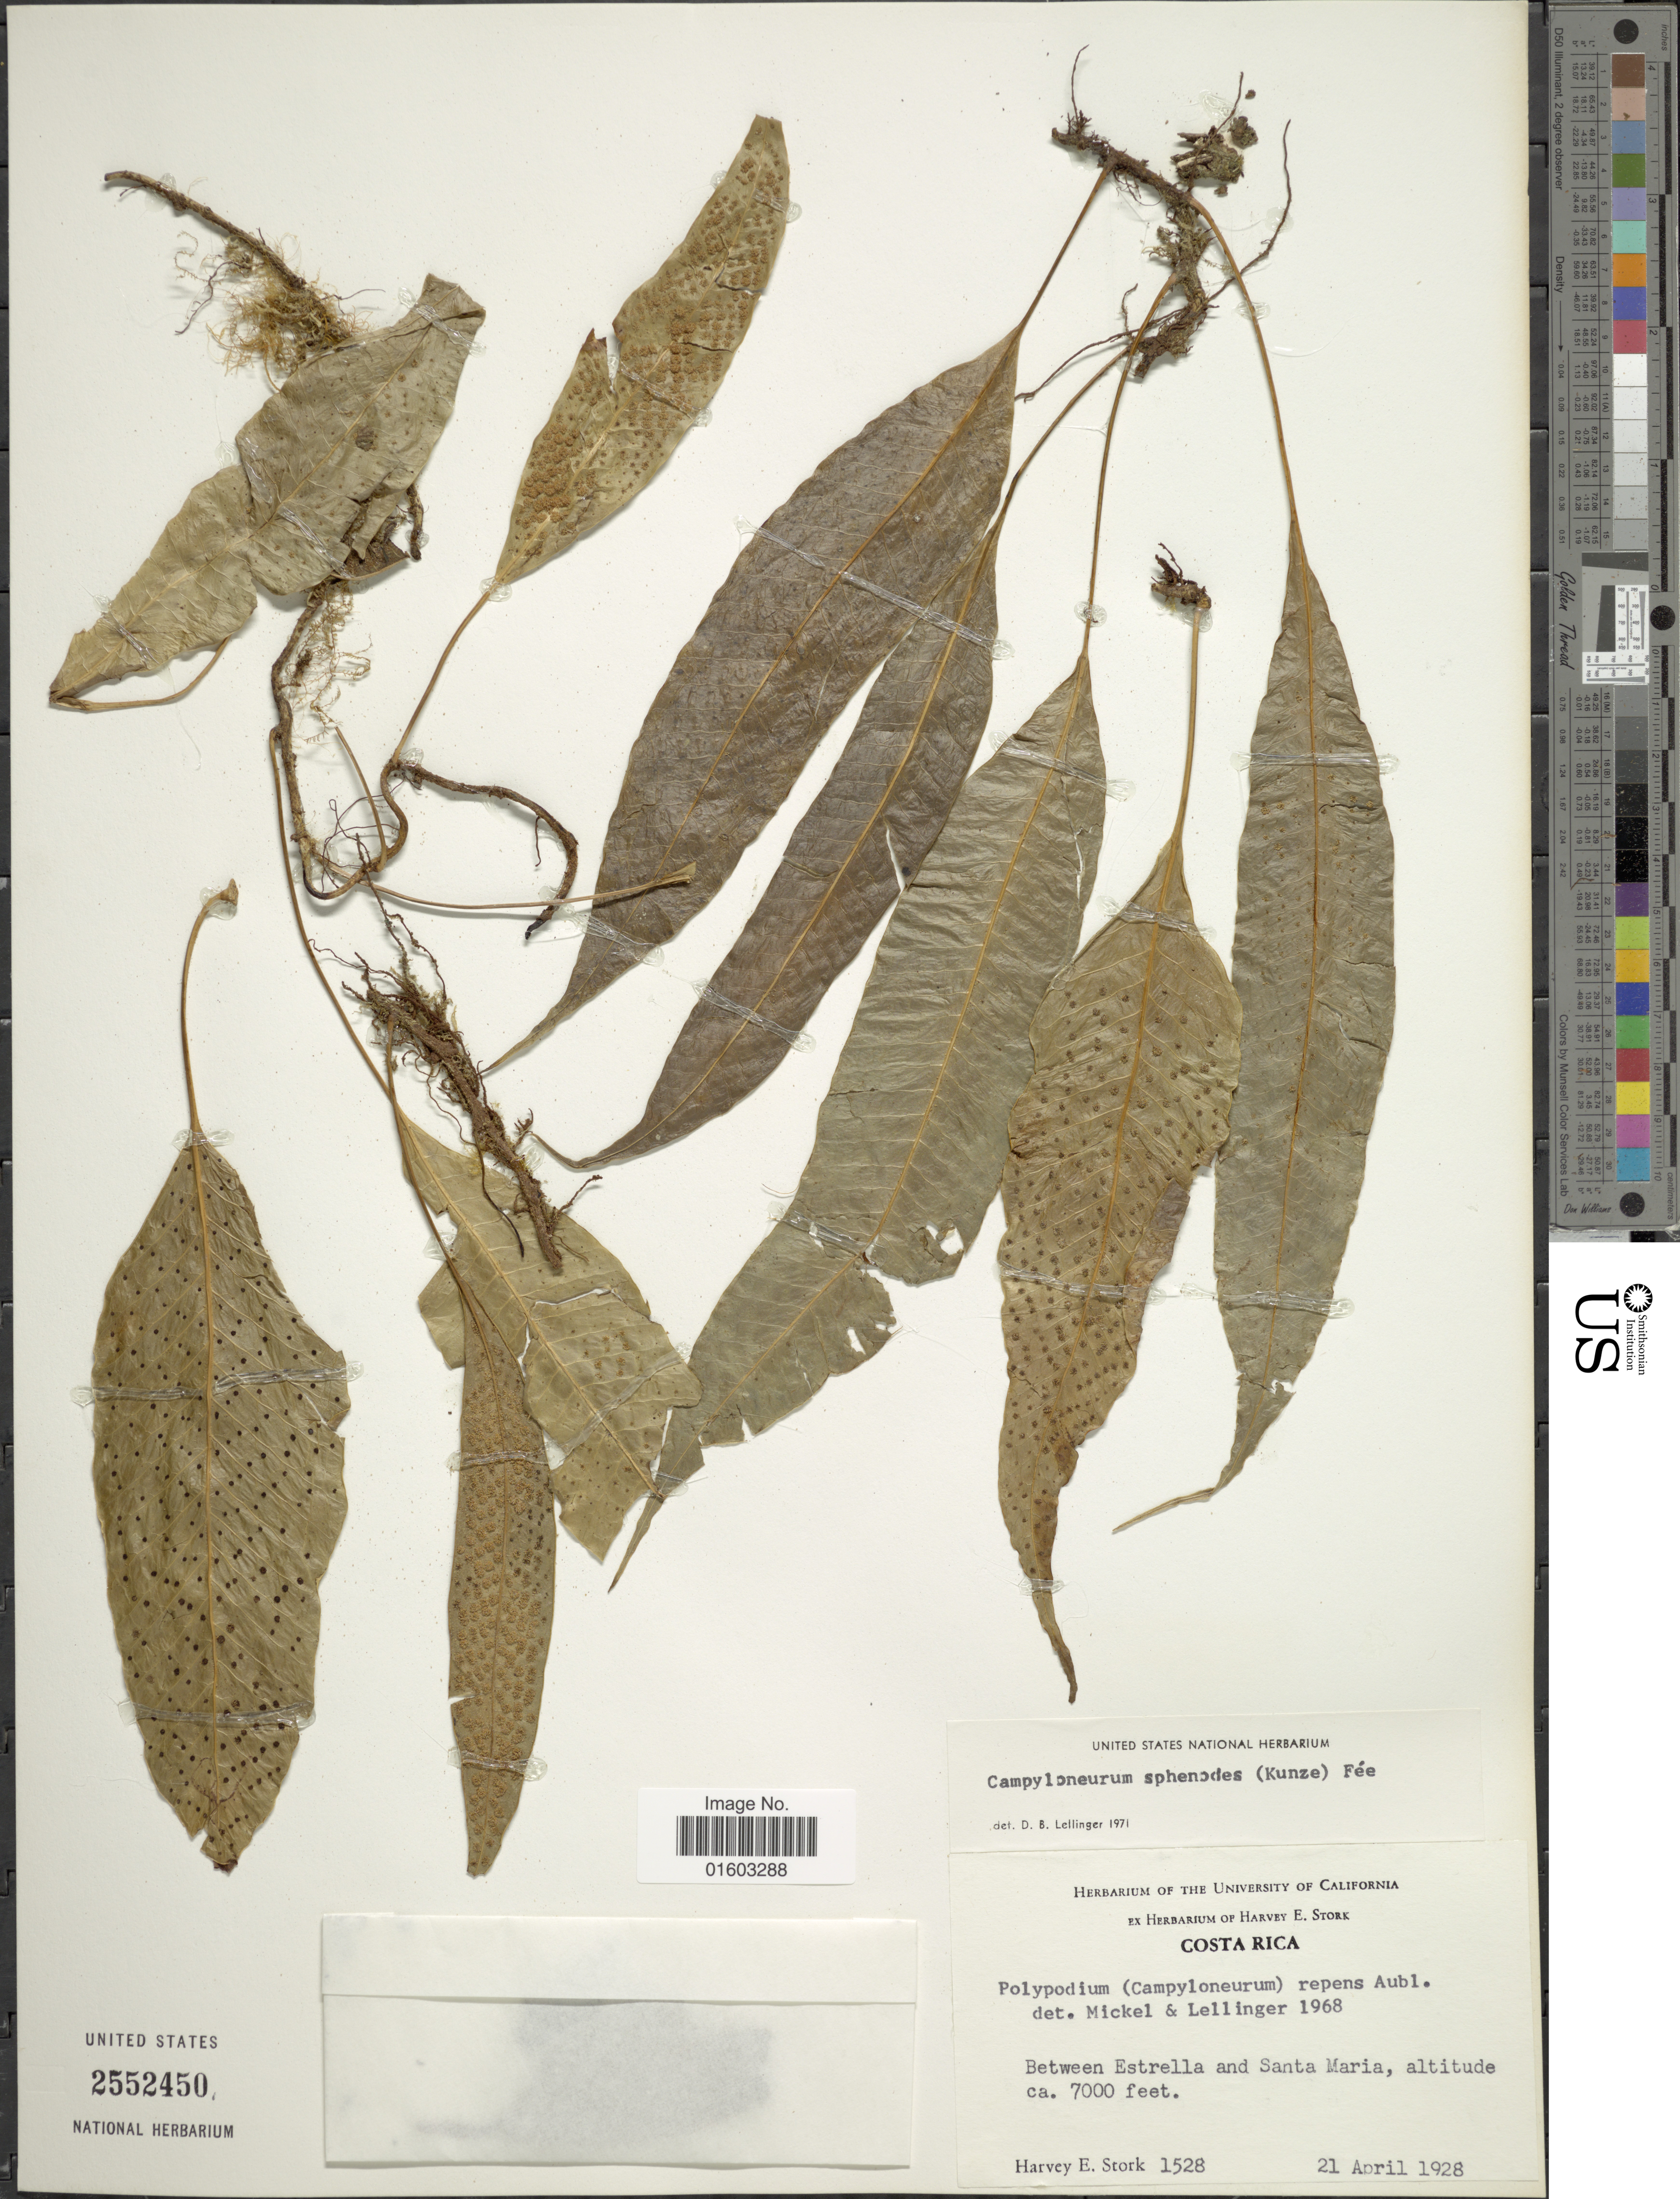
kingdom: Plantae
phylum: Tracheophyta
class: Polypodiopsida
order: Polypodiales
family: Polypodiaceae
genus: Campyloneurum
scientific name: Campyloneurum wercklei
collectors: H. E. Stork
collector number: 1528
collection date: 1928-04-21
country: Costa Rica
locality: Between Estrella and Santa Maria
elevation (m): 2134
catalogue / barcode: US 2552450